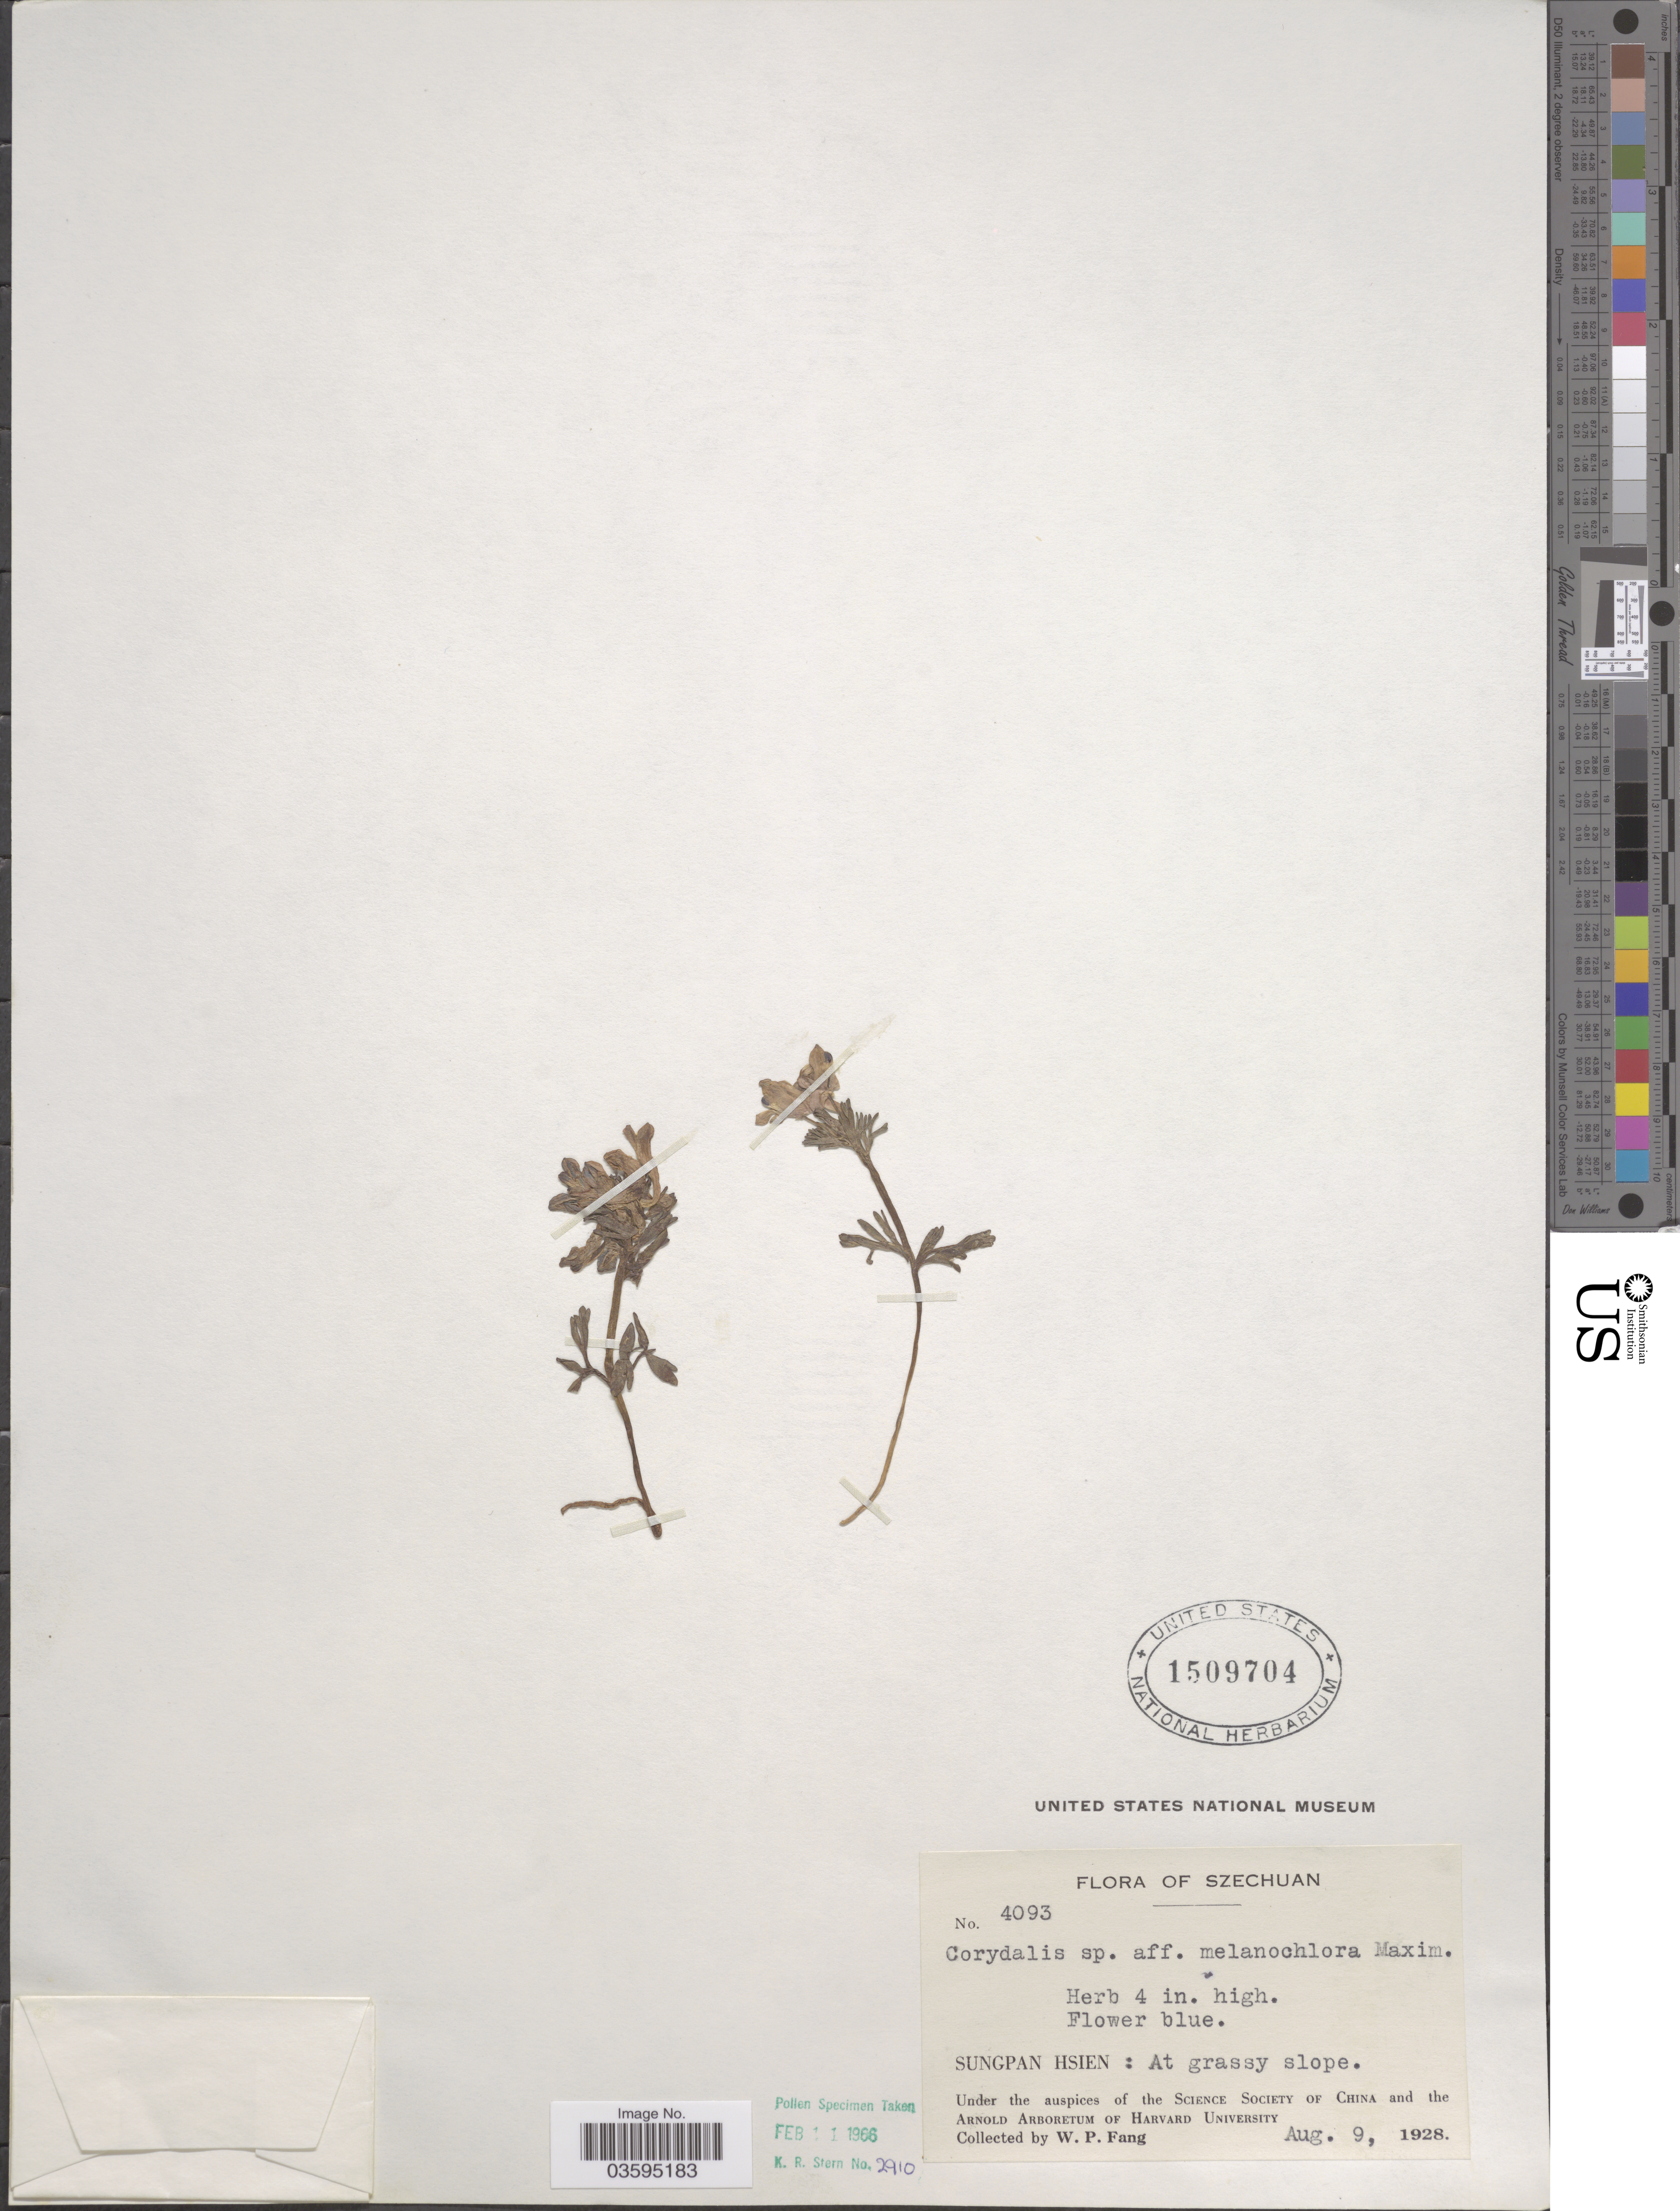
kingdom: Plantae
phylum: Tracheophyta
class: Magnoliopsida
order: Ranunculales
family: Papaveraceae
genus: Corydalis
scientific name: Corydalis melanochlora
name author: Maxim.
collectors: W. P. Fang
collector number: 4093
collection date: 1928-08-09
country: China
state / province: Sichuan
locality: Szechuan. Sungpan Hsien.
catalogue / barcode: US 1509704